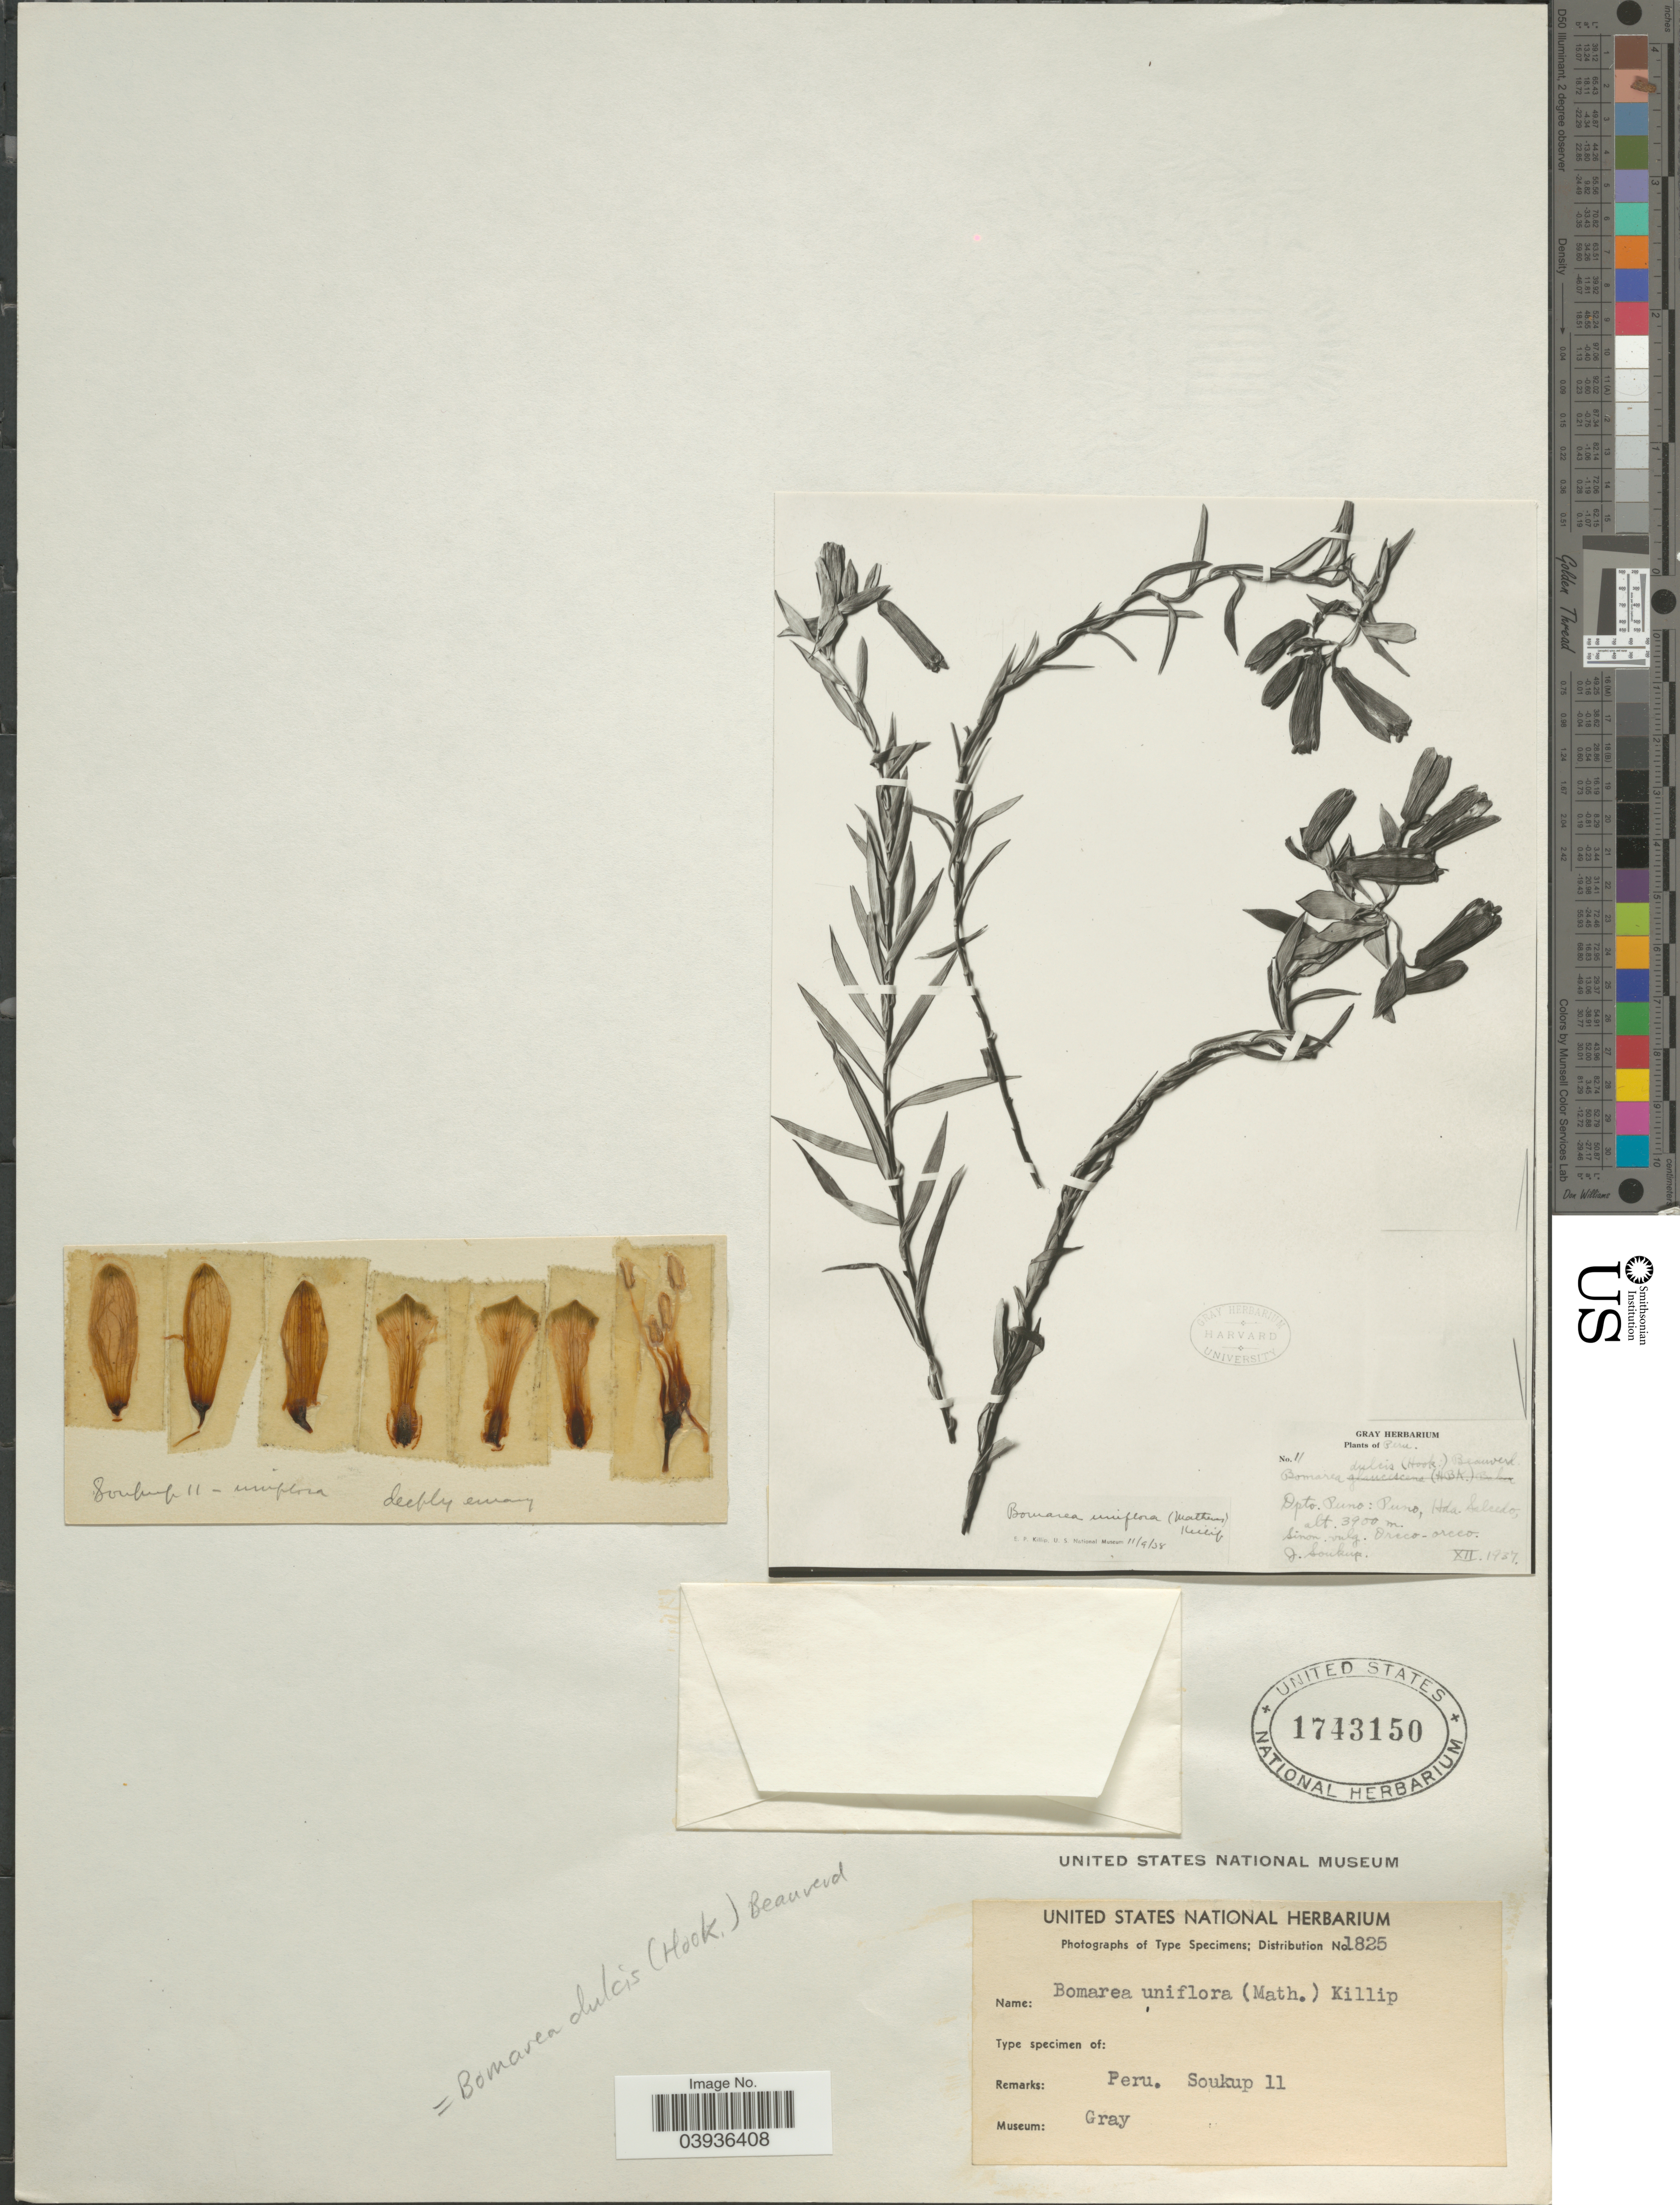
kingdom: Plantae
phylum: Tracheophyta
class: Liliopsida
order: Liliales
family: Alstroemeriaceae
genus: Bomarea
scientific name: Bomarea dulcis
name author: (Hook.) Beauverd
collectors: J. Soukup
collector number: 11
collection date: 1937-12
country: Peru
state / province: Puno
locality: Dpto. Puno: Puno, Hda. Salcedo.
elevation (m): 3900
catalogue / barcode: US 1743150